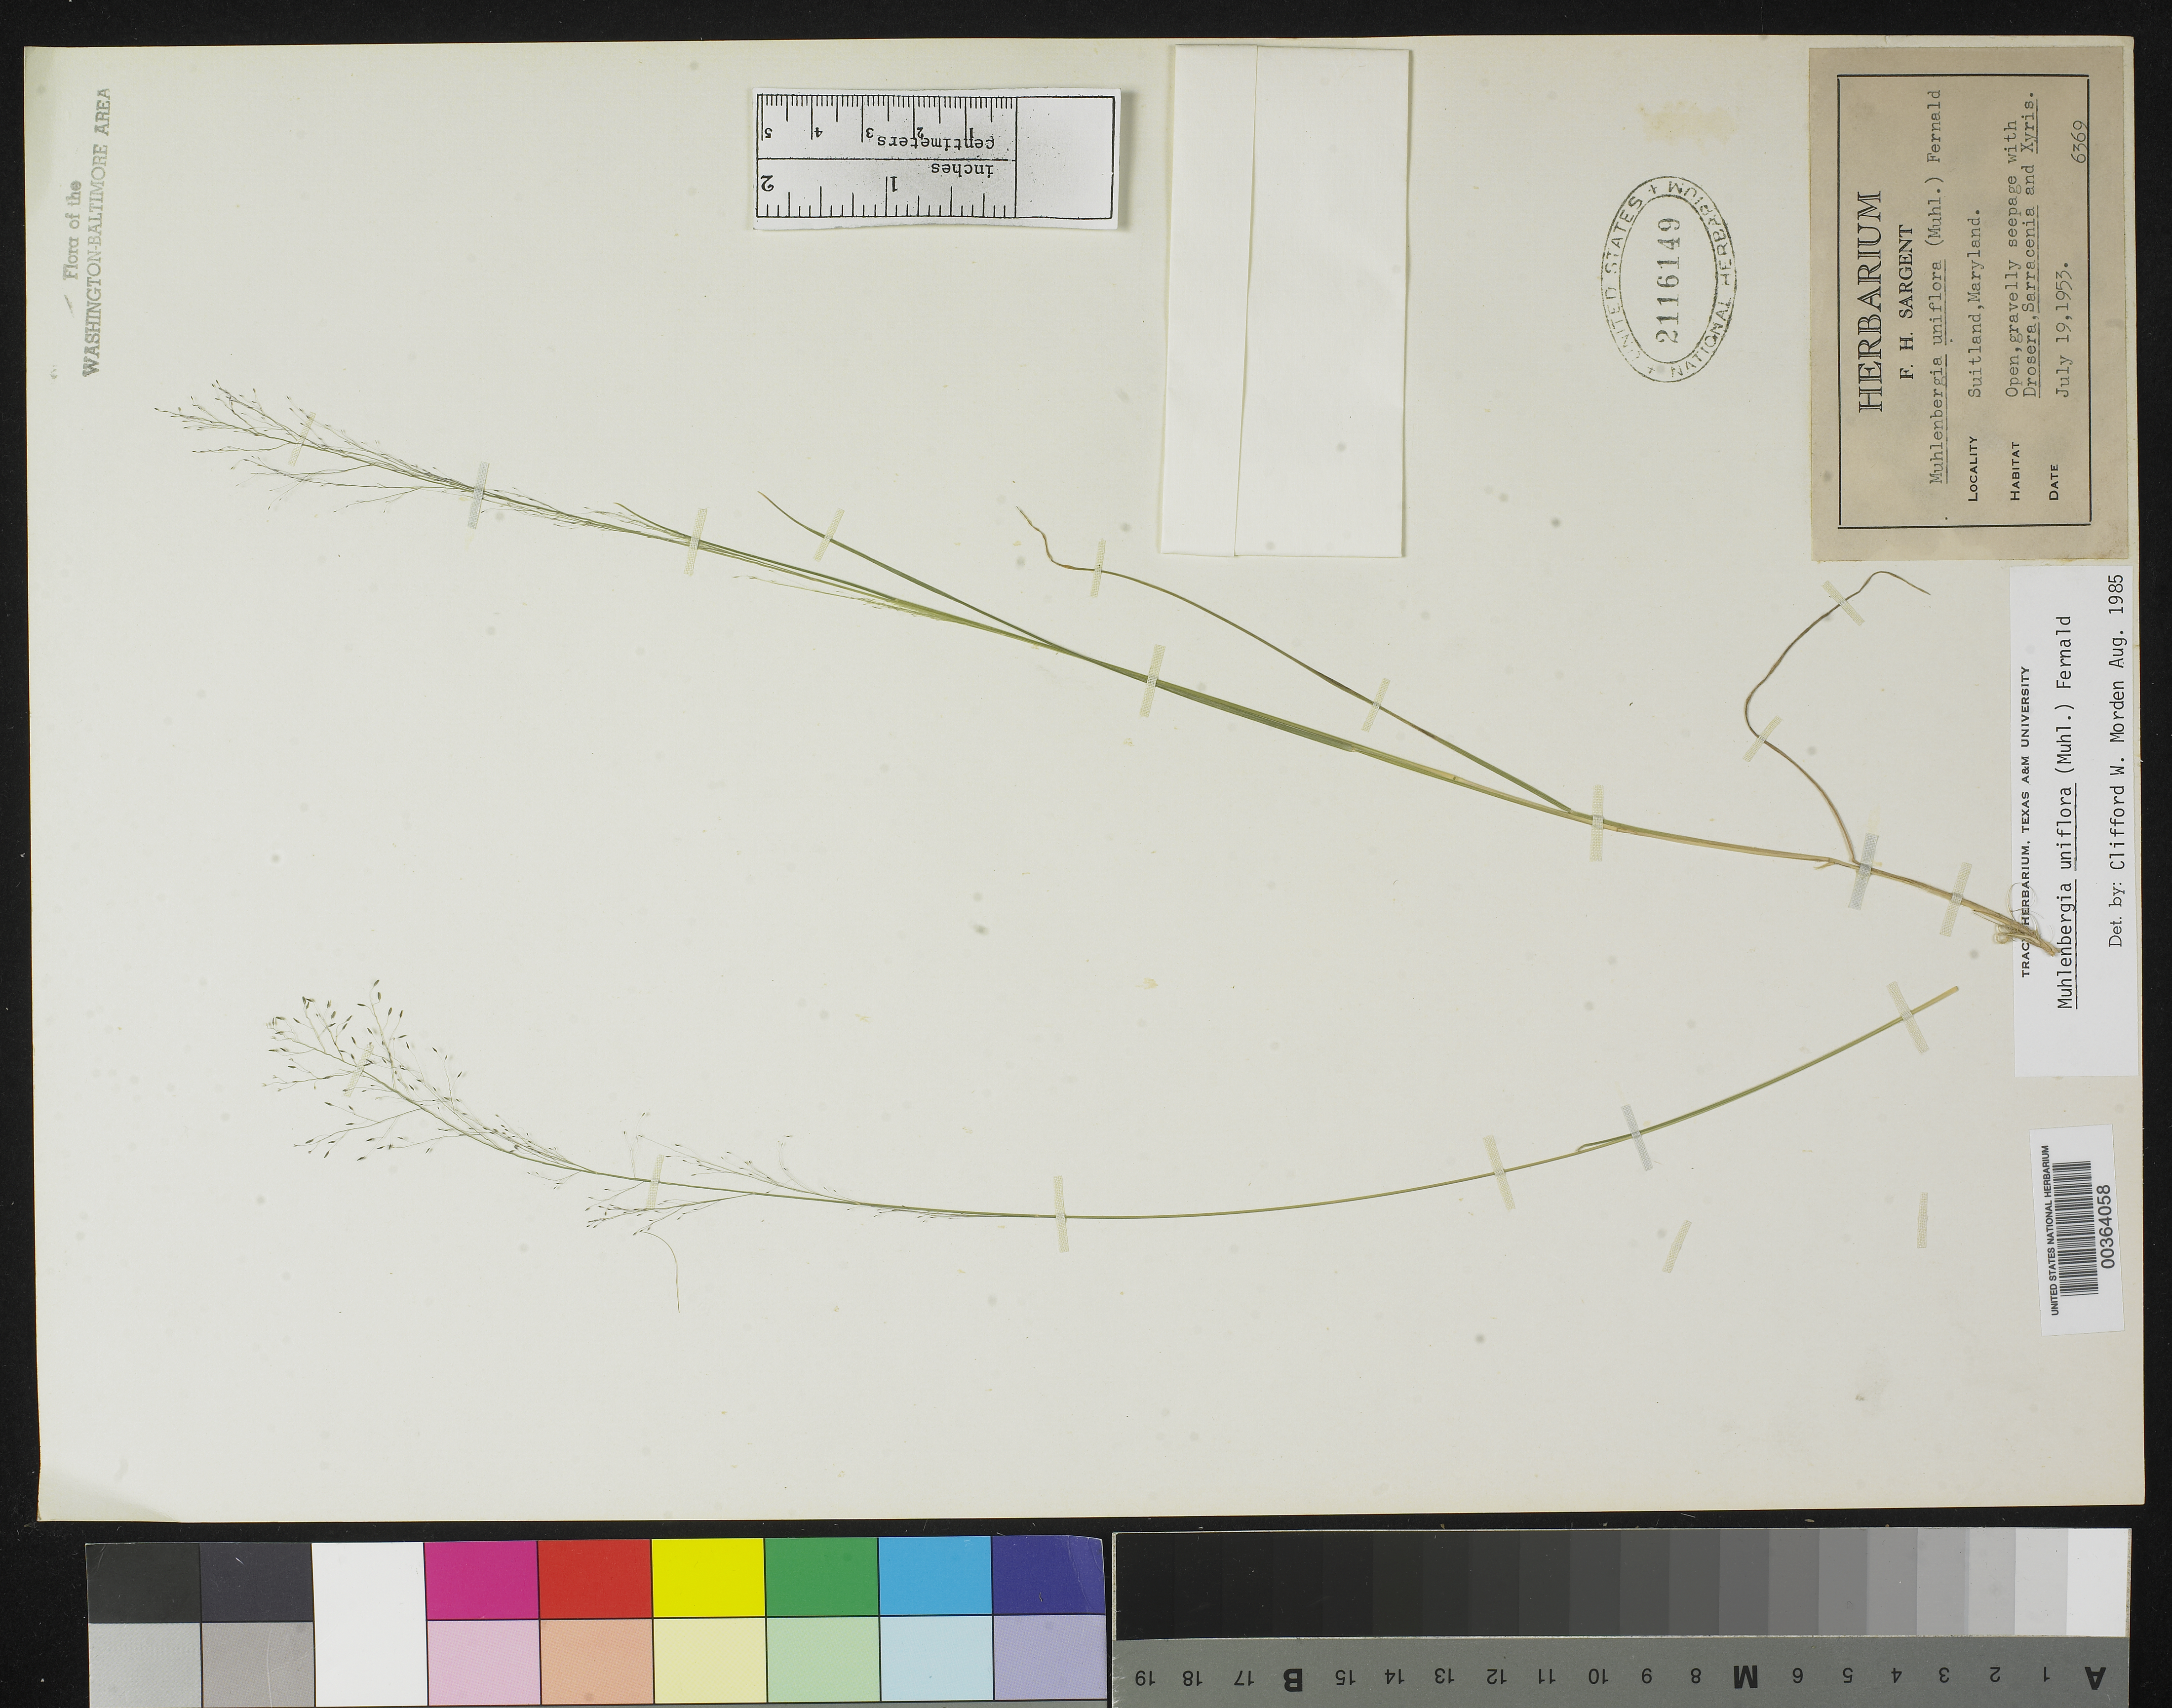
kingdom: Plantae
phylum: Tracheophyta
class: Liliopsida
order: Poales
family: Poaceae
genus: Muhlenbergia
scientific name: Muhlenbergia uniflora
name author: (Muhl.) Fernald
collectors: F. H. Sargent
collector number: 6369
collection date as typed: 19 Jul 1953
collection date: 1953-07-19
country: United States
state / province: Maryland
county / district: Prince George's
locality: Suitland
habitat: Open gravelly seepage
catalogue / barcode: US 2116149